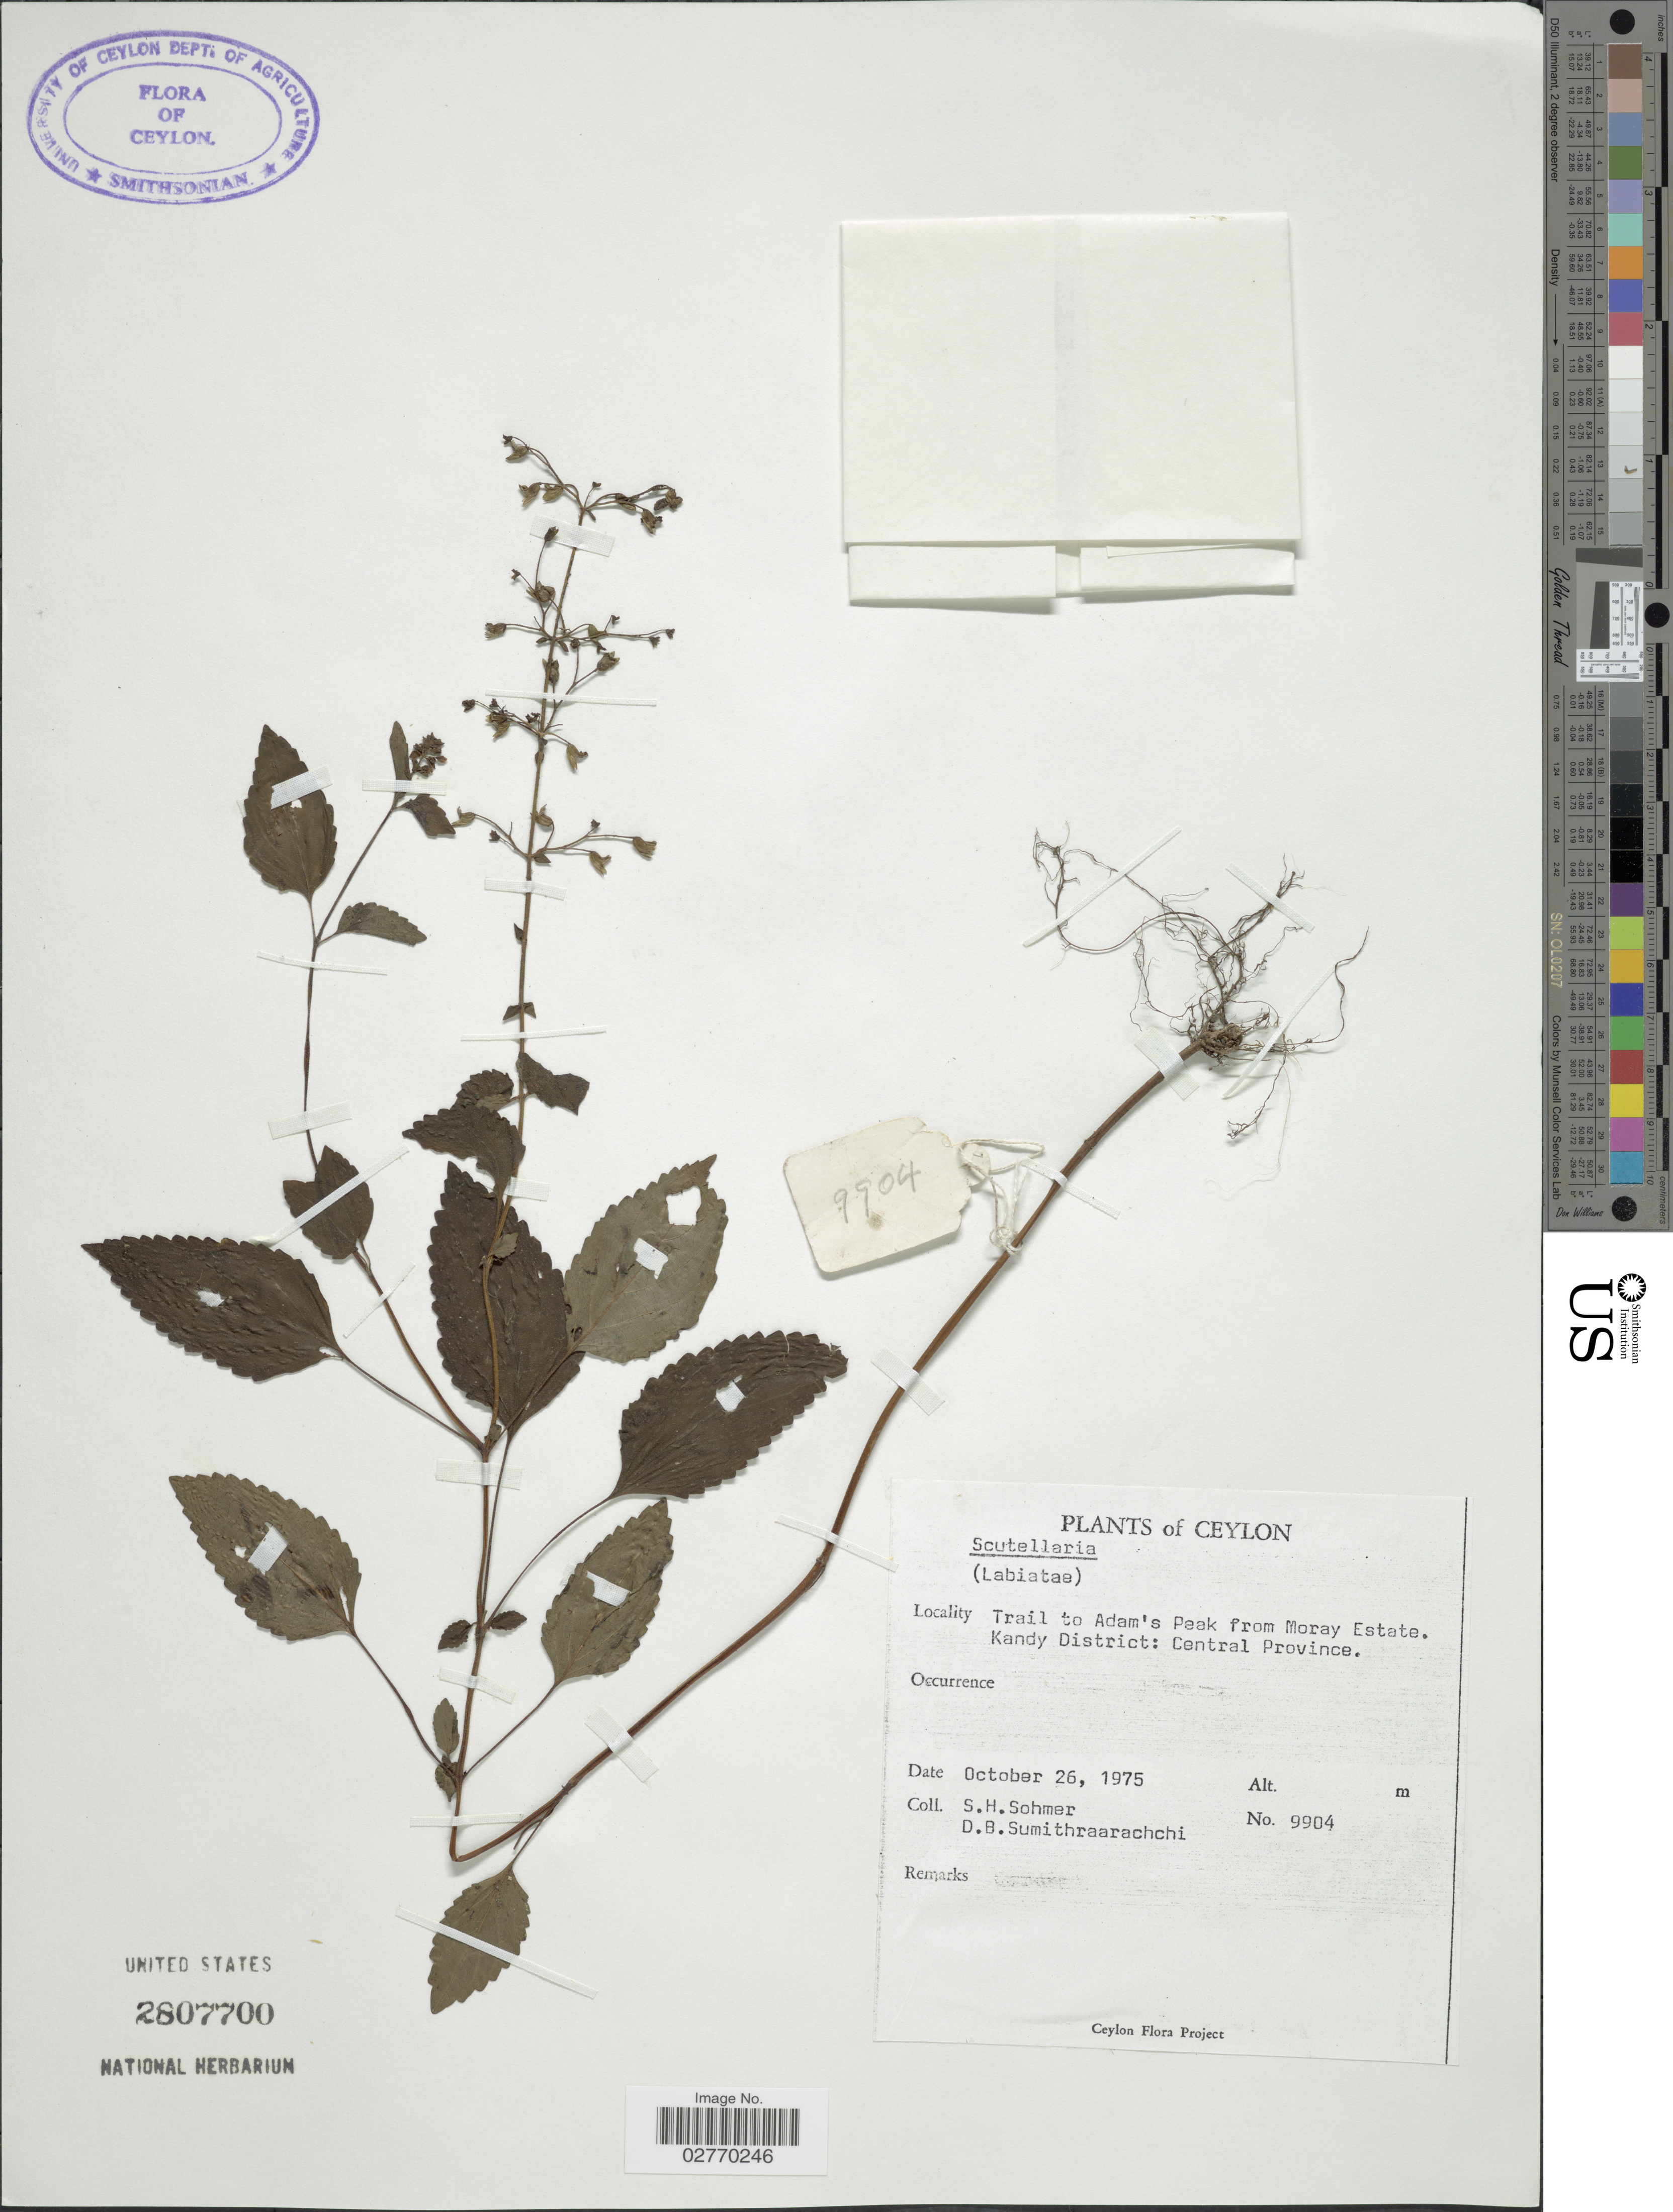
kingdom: Plantae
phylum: Tracheophyta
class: Magnoliopsida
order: Lamiales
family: Lamiaceae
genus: Scutellaria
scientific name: Scutellaria sp.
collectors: S. H. Sohmer & D. B. Sumithraarachchi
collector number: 9904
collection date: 1975-10-26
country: Sri Lanka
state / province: Central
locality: Ceylon. Trail to Adam's Peak from Moray Estate. Kandy District: Central Province.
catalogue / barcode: US 2807700